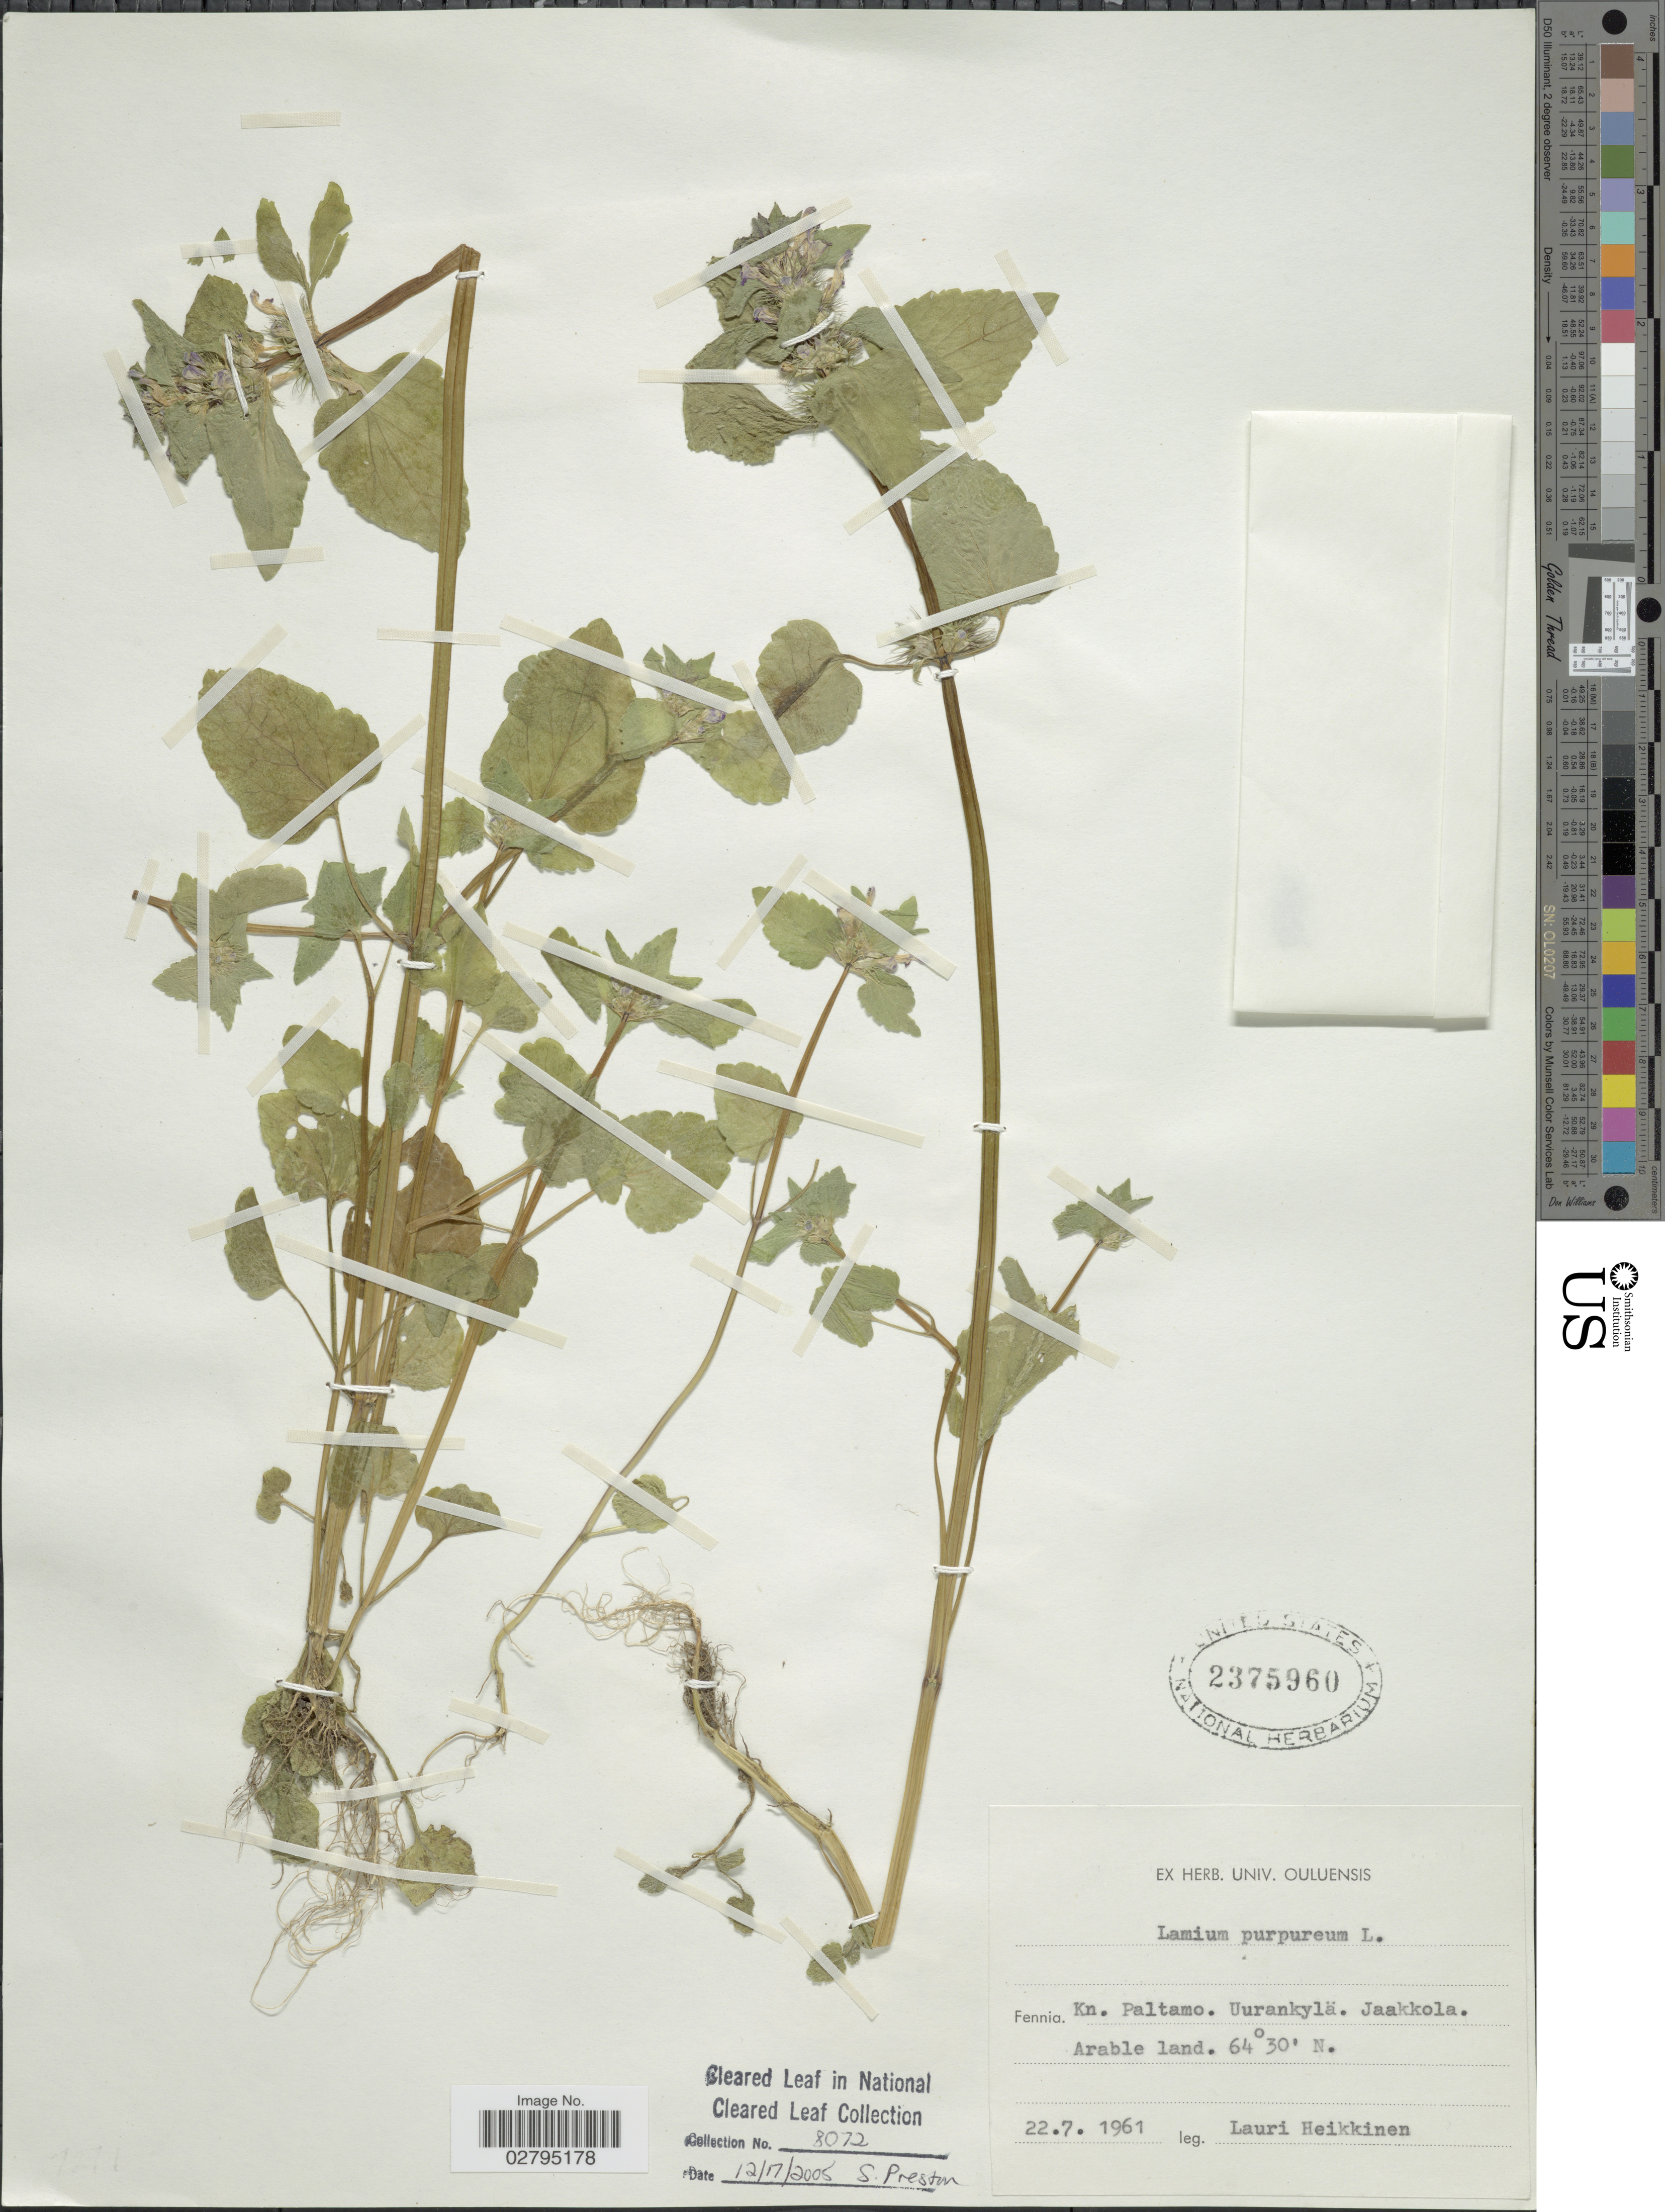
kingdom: Plantae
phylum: Tracheophyta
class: Magnoliopsida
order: Lamiales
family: Lamiaceae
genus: Lamium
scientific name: Lamium purpureum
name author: L.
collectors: L. Heikkinen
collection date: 1961-07-22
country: Finland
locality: Fennia, Kn. Paltamo, Uurankylä, Jaakkola, Arable lad.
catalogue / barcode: US 2375960